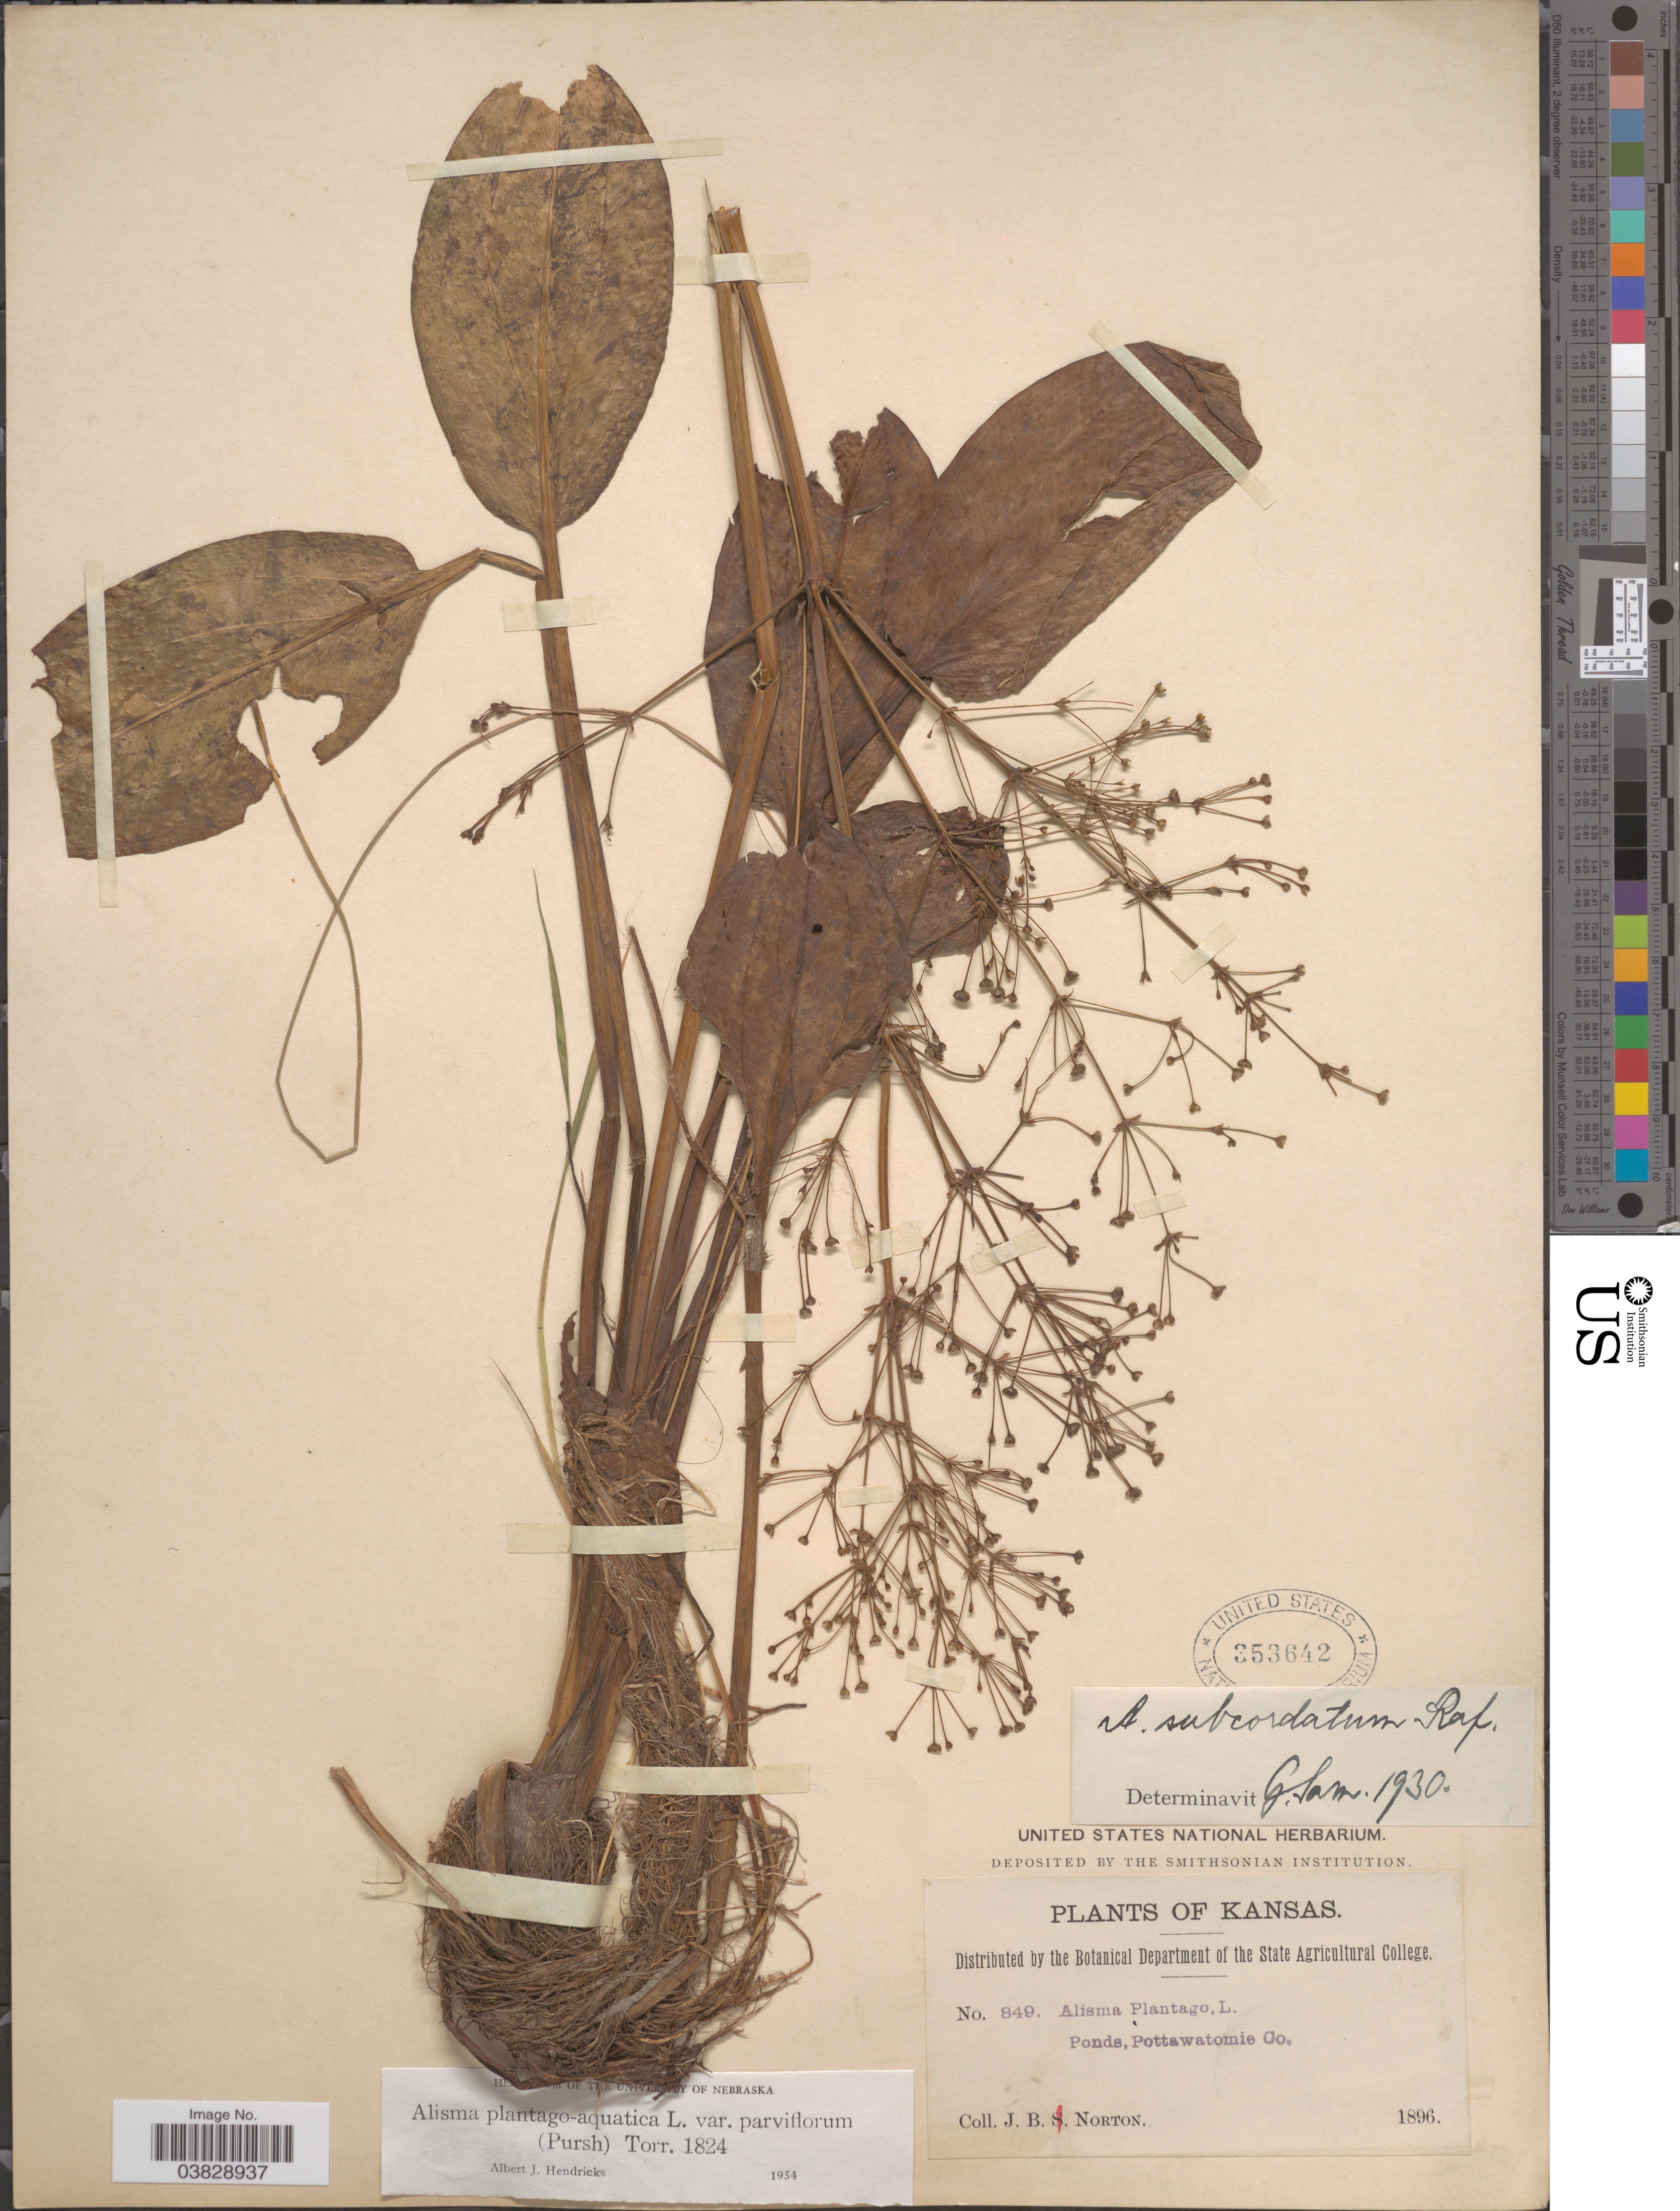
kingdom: Plantae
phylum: Tracheophyta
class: Liliopsida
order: Alismatales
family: Alismataceae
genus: Alisma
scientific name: Alisma plantago-aquatica var. parviflorum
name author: (Pursh) Torr.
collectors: J. B. Norton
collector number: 849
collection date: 1896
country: United States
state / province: Kansas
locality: Ponds, Pottawatomie Co.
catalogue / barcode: US 353642